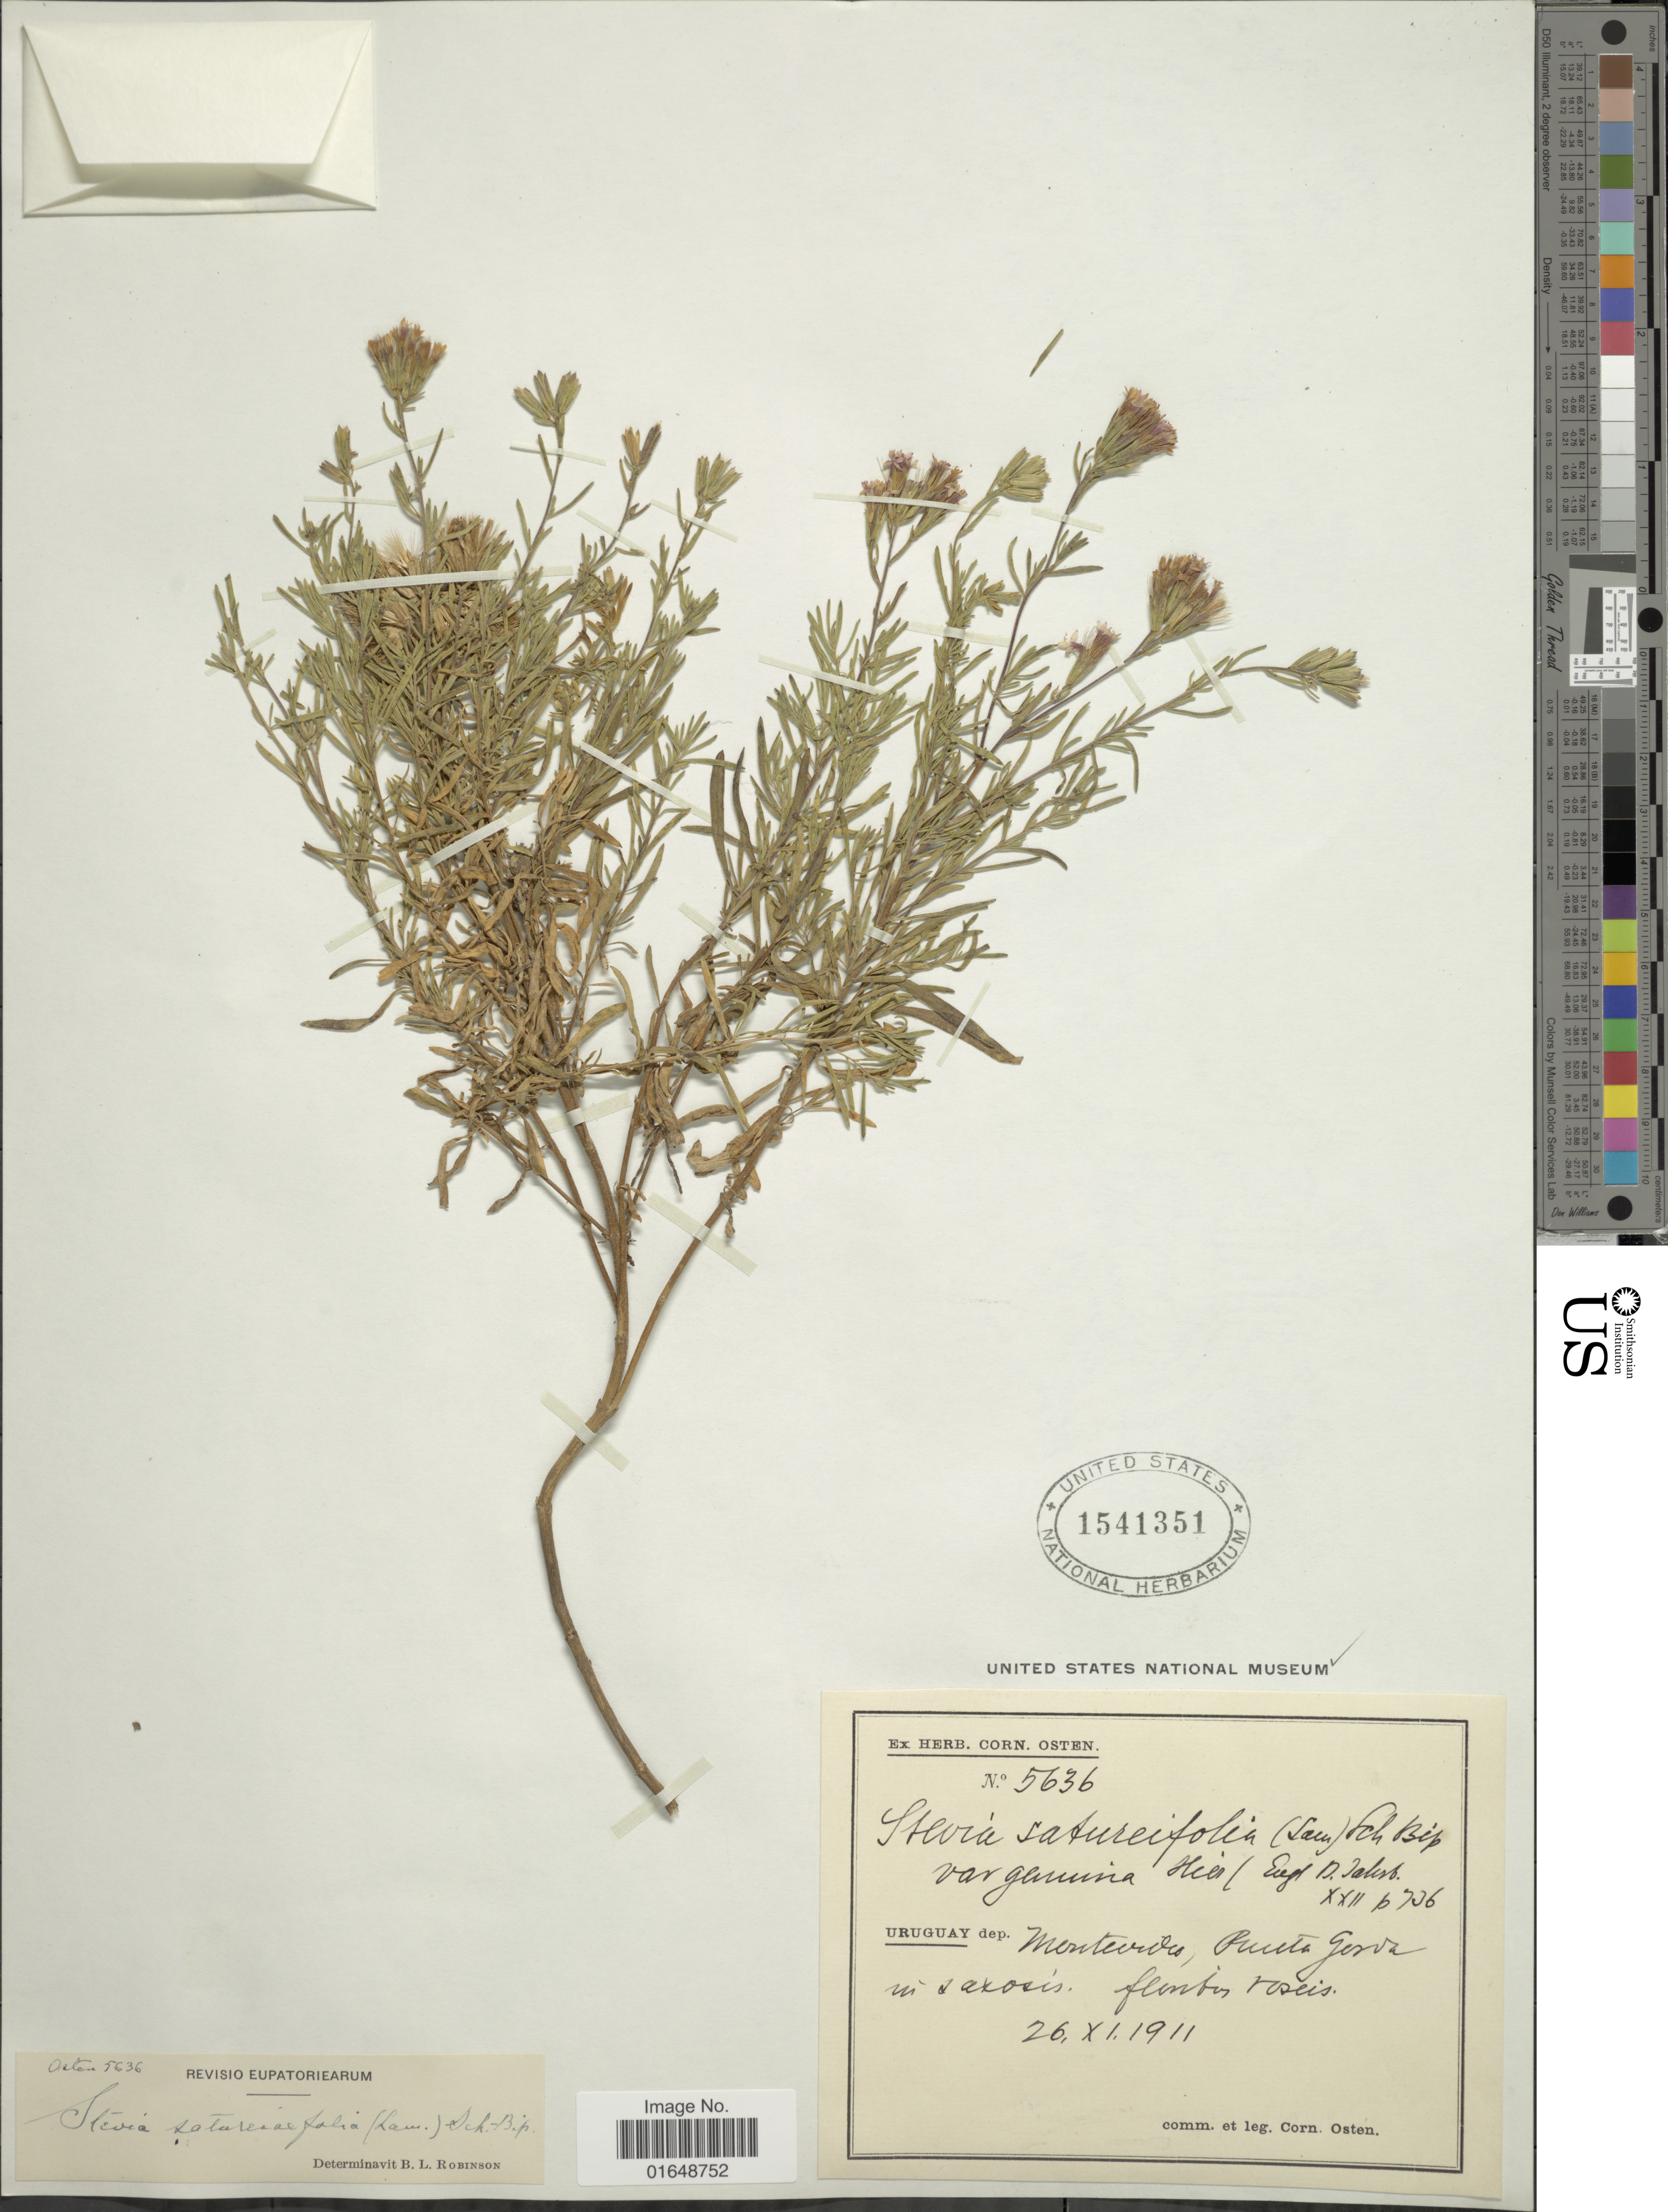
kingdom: Plantae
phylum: Tracheophyta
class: Magnoliopsida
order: Asterales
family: Asteraceae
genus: Stevia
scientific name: Stevia satureifolia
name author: (Lam.) Cav.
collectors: C. Osten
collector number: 5636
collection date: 1911-11-26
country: Uruguay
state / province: Montevideo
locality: Uruguay dep. Montevideo, Punta Gorda in saxosis.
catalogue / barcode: US 1541351